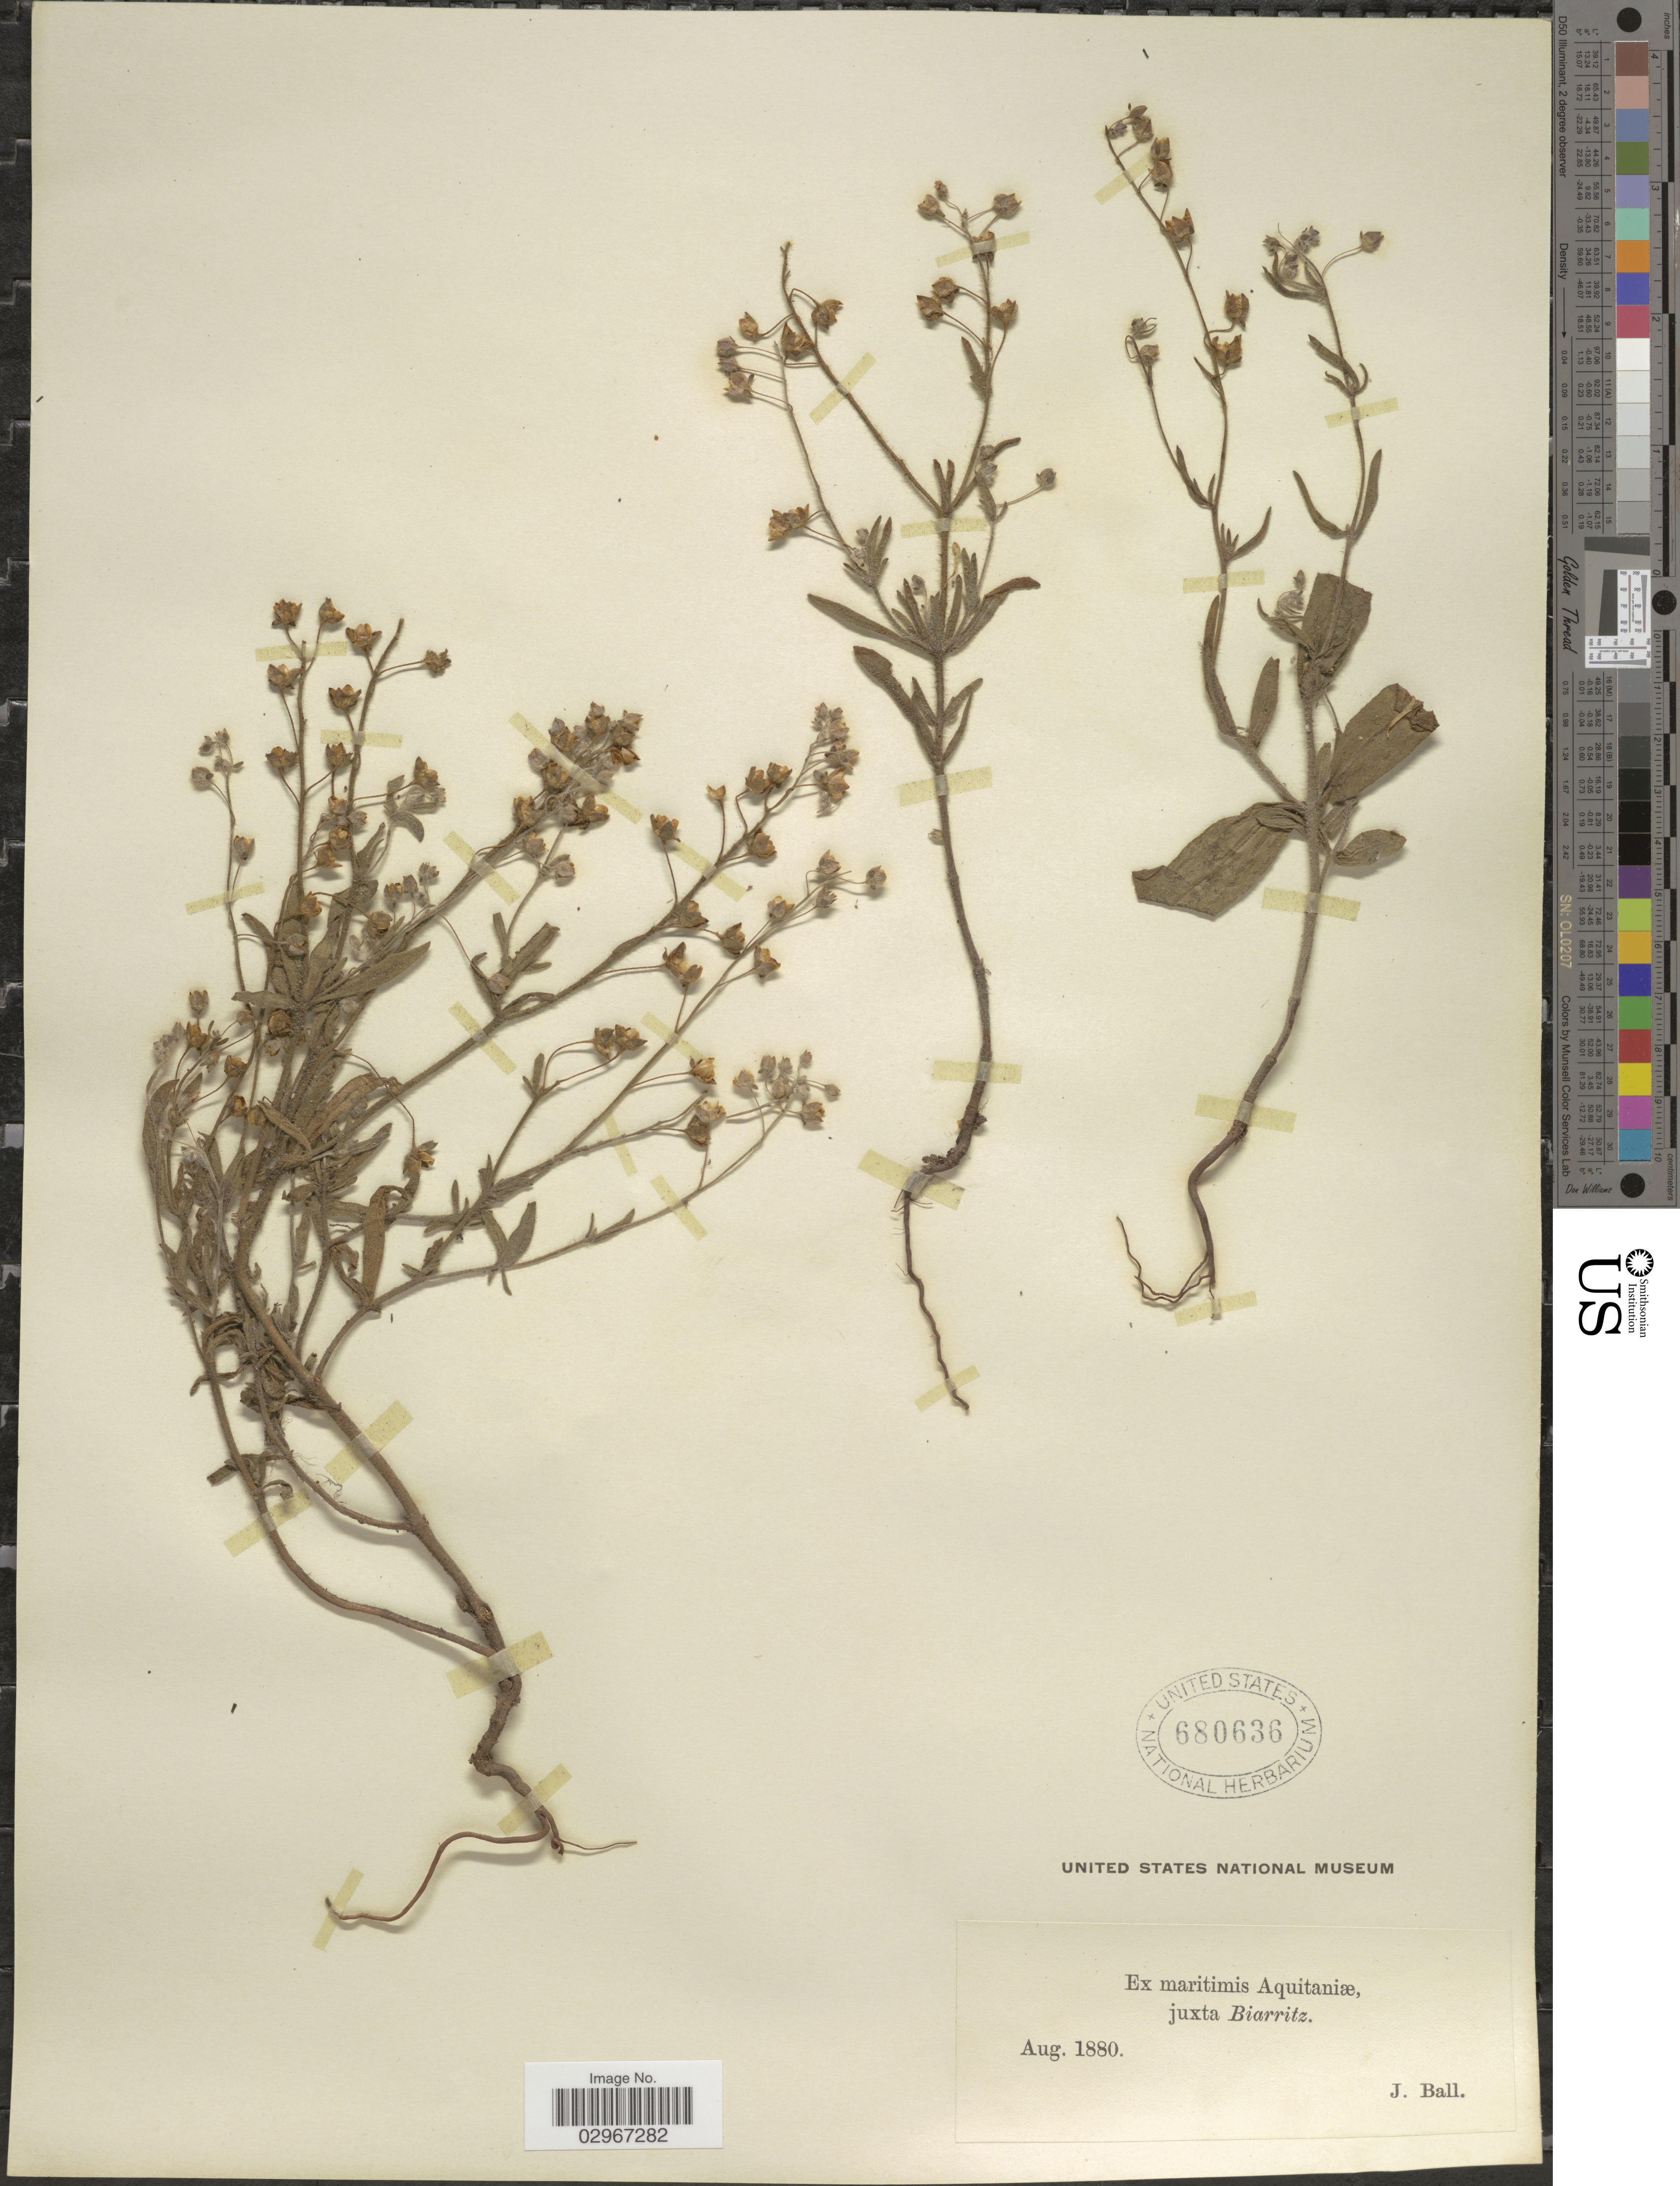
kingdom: Plantae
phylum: Tracheophyta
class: Magnoliopsida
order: Malvales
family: Cistaceae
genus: Helianthemum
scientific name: Helianthemum sp.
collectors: J. Ball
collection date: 1880-08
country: France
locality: Ex maritimis Aquitaniæ, juxta Biarritz.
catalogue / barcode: US 680636